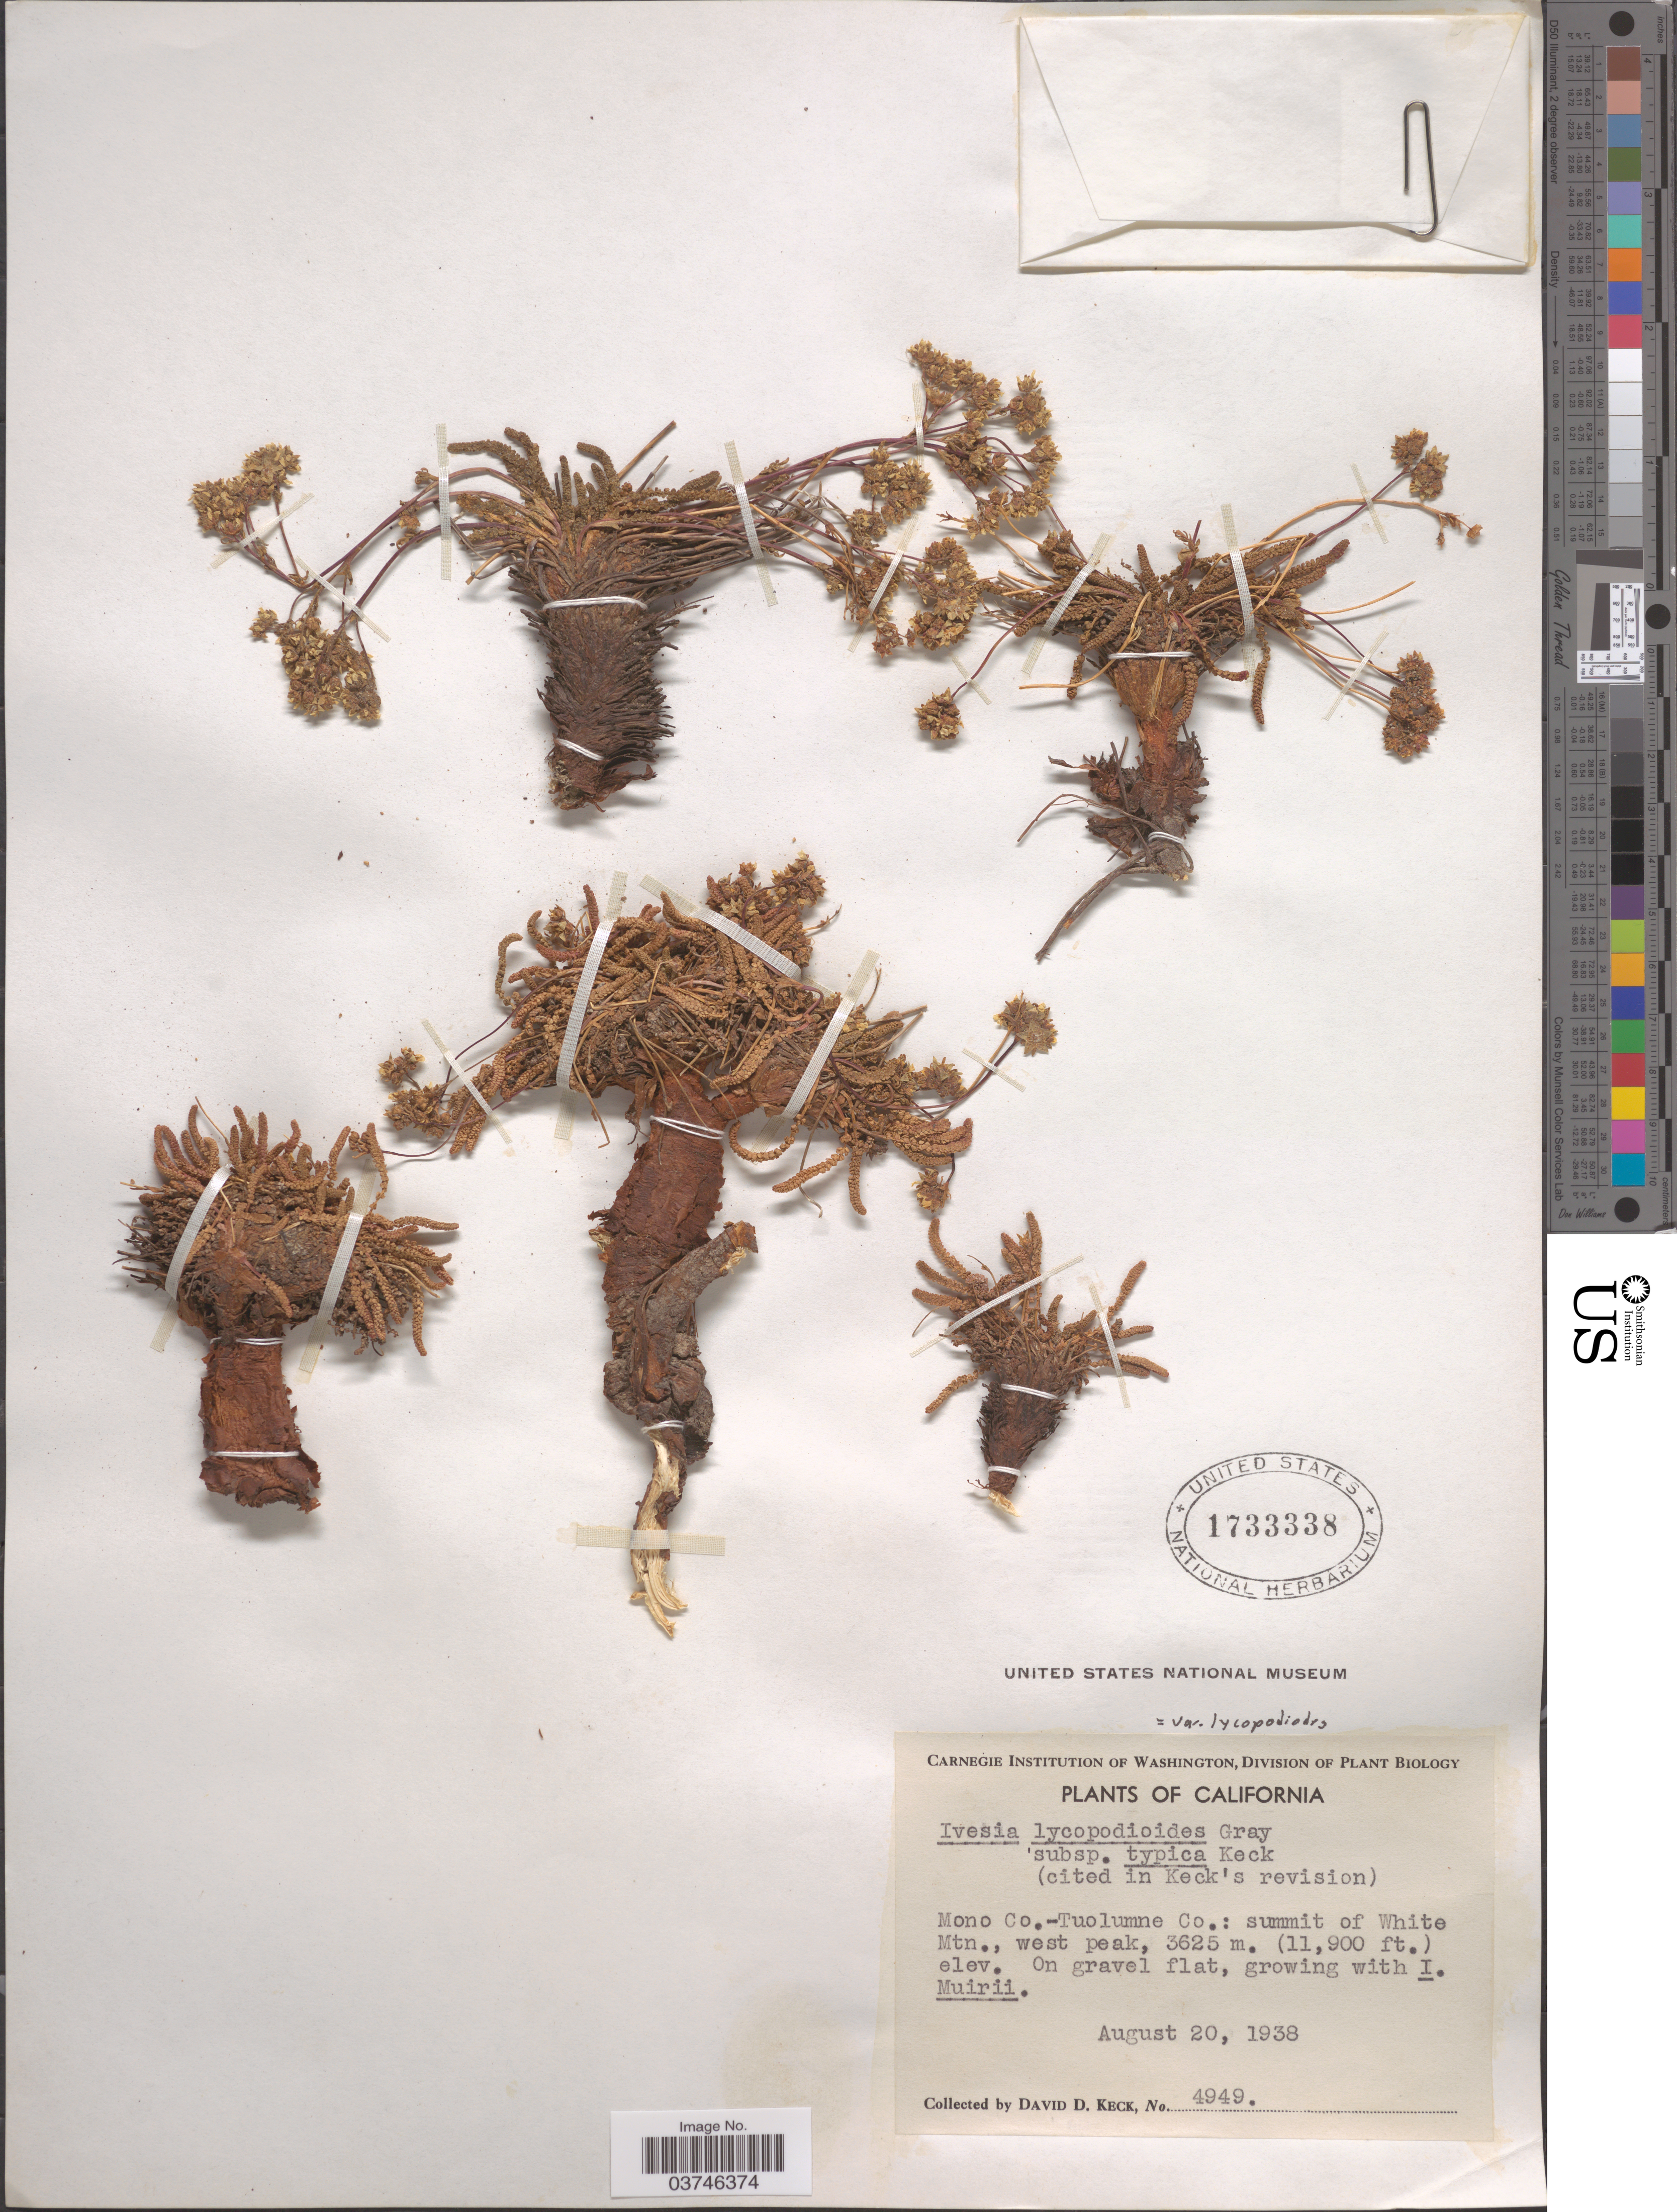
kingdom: Plantae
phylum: Tracheophyta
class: Magnoliopsida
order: Rosales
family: Rosaceae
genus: Potentilla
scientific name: Potentilla lycopodioides var. lycopodioides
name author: (A. Gray) Baill. ex J.T. Howell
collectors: D. D. Keck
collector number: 4949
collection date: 1938-08-20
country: United States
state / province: California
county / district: Tuolumne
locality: Mono Co.-Tuolumne Co.: summit of White Mtn., west peak.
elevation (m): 3625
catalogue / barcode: US 1733338